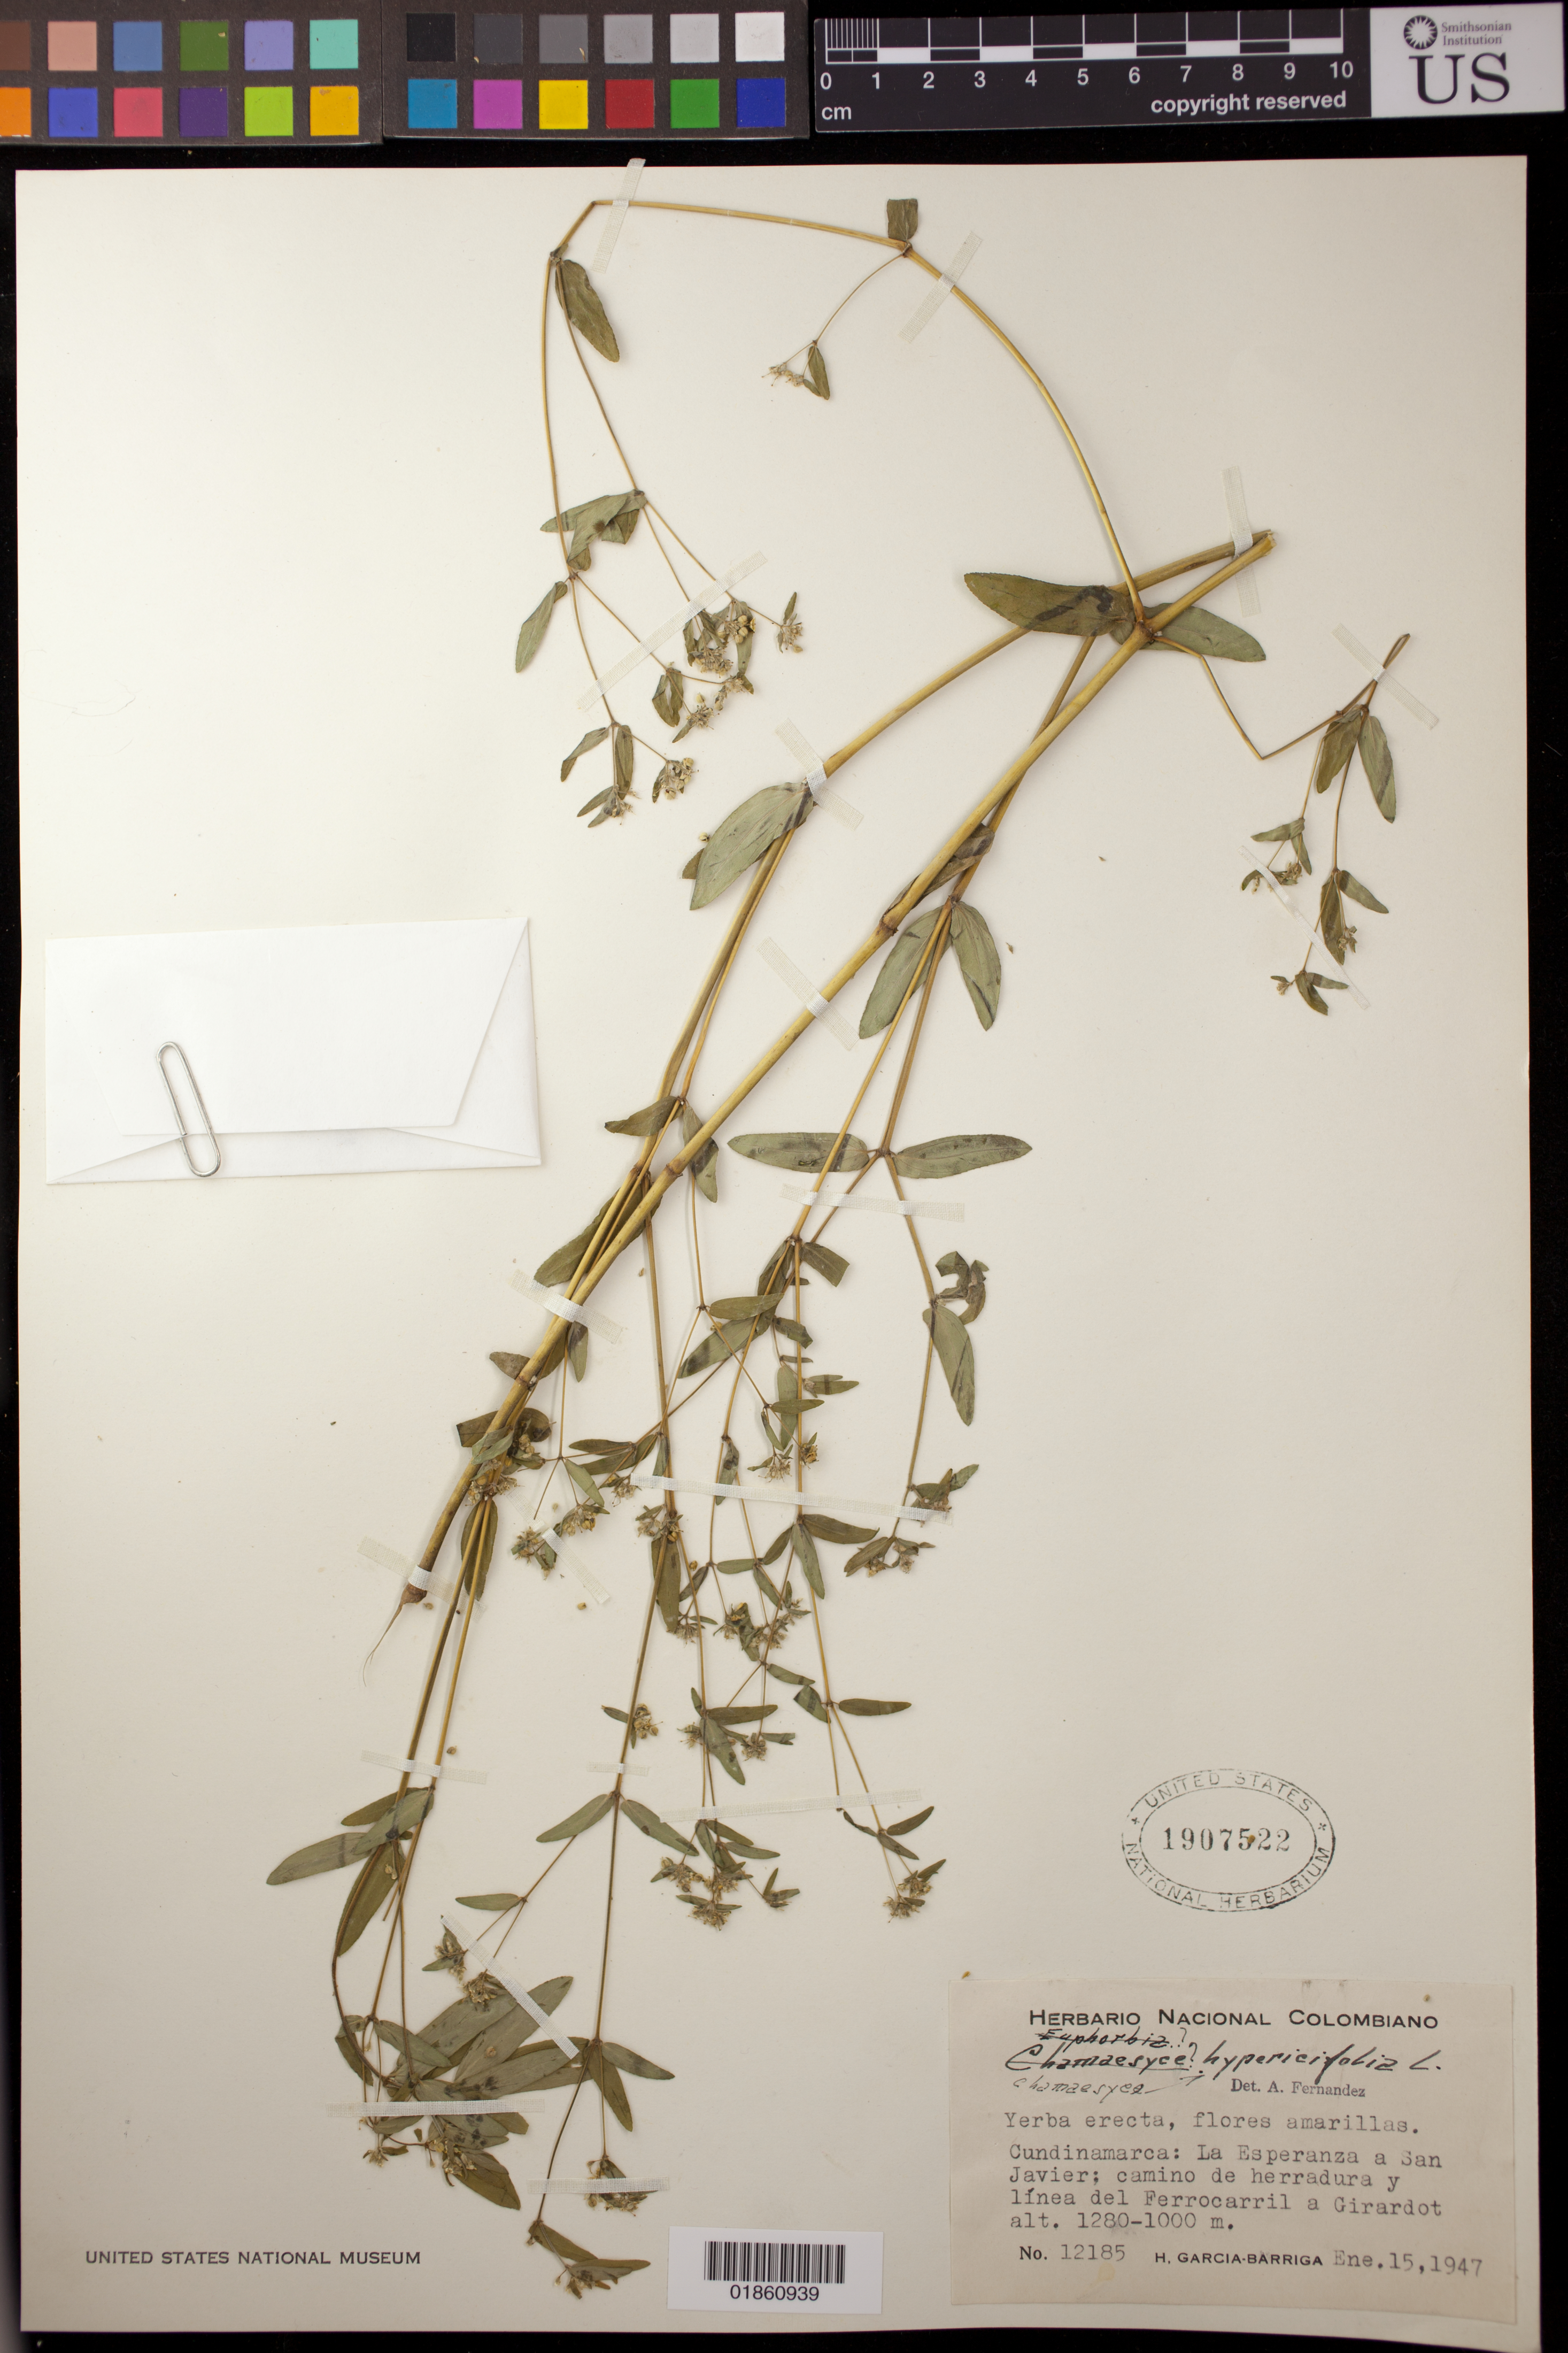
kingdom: Plantae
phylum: Tracheophyta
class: Magnoliopsida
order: Malpighiales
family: Euphorbiaceae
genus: Euphorbia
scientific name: Euphorbia hypericifolia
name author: L.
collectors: H. García Barriga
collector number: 12185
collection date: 1947-01-15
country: Colombia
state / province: Cundinamarca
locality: La Esperanza a San Javier; camino de herradura y linea del Ferrocarril a Girartdot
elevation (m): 1000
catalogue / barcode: US 1907522